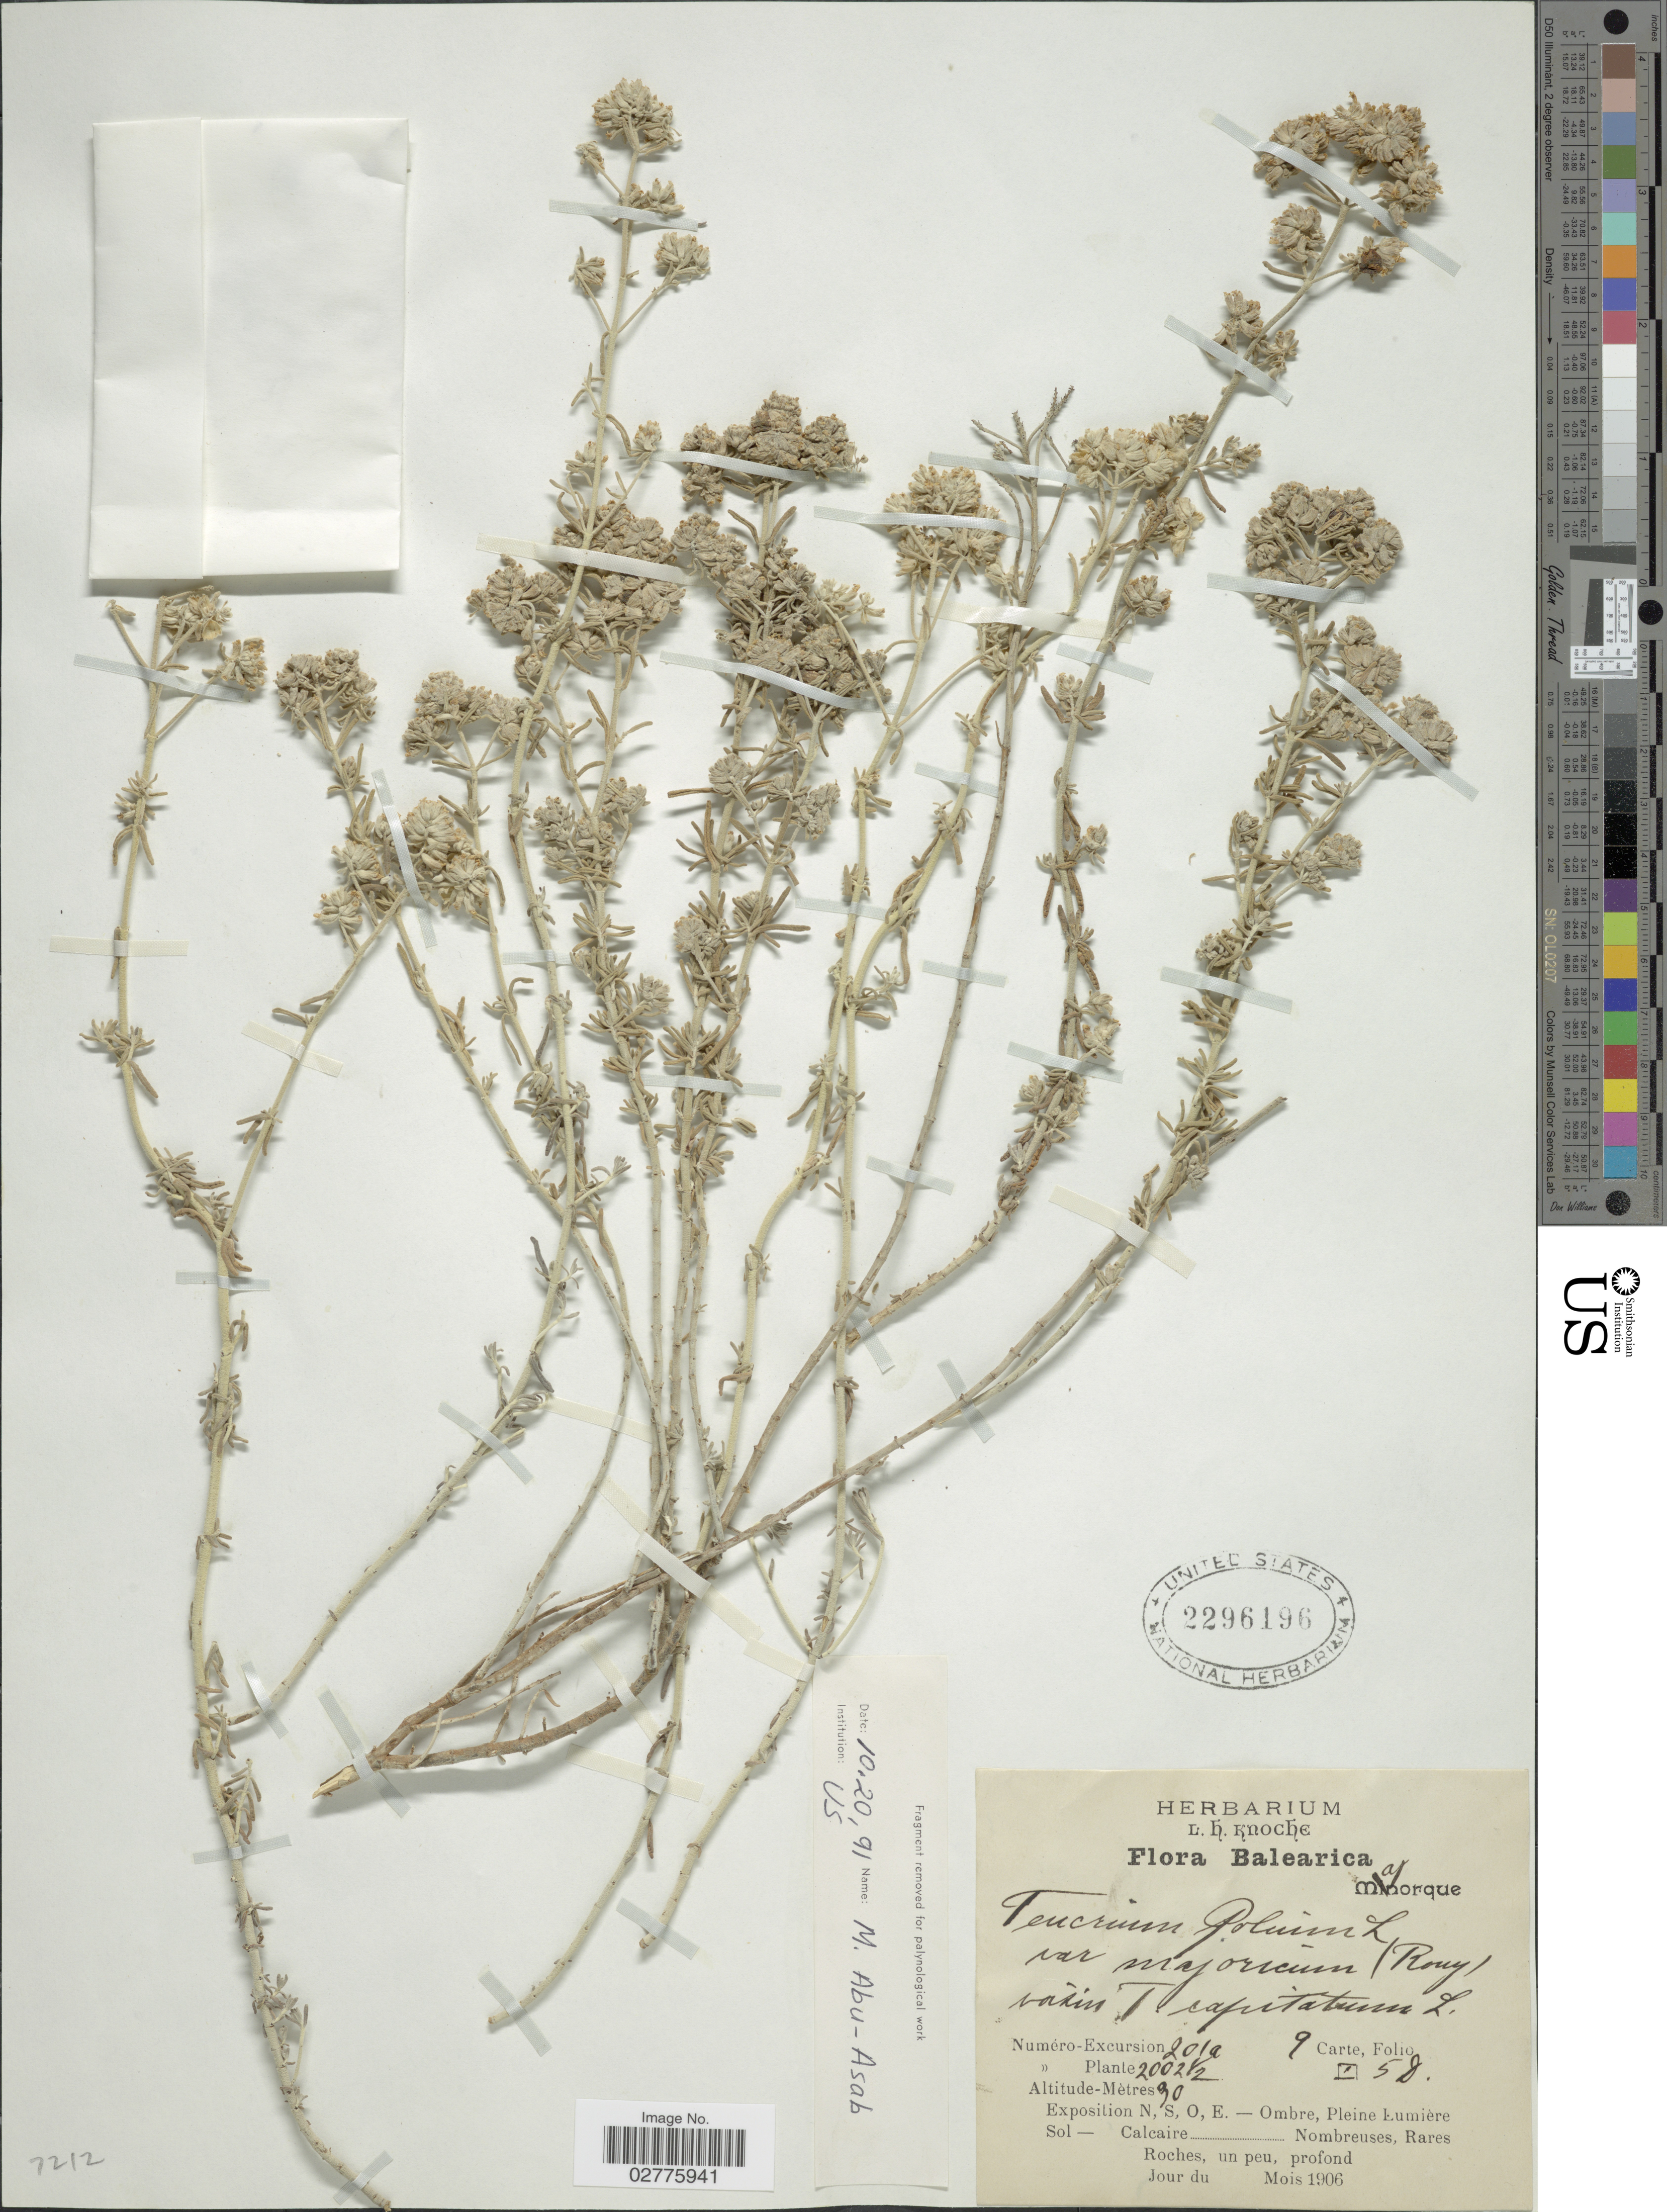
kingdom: Plantae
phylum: Tracheophyta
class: Magnoliopsida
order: Lamiales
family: Lamiaceae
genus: Teucrium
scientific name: Teucrium polium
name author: L.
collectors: ex herb. L. H. Knoche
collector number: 20022 ?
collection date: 1906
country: Spain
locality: Balearica. Manorque.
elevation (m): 30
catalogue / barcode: US 2296196